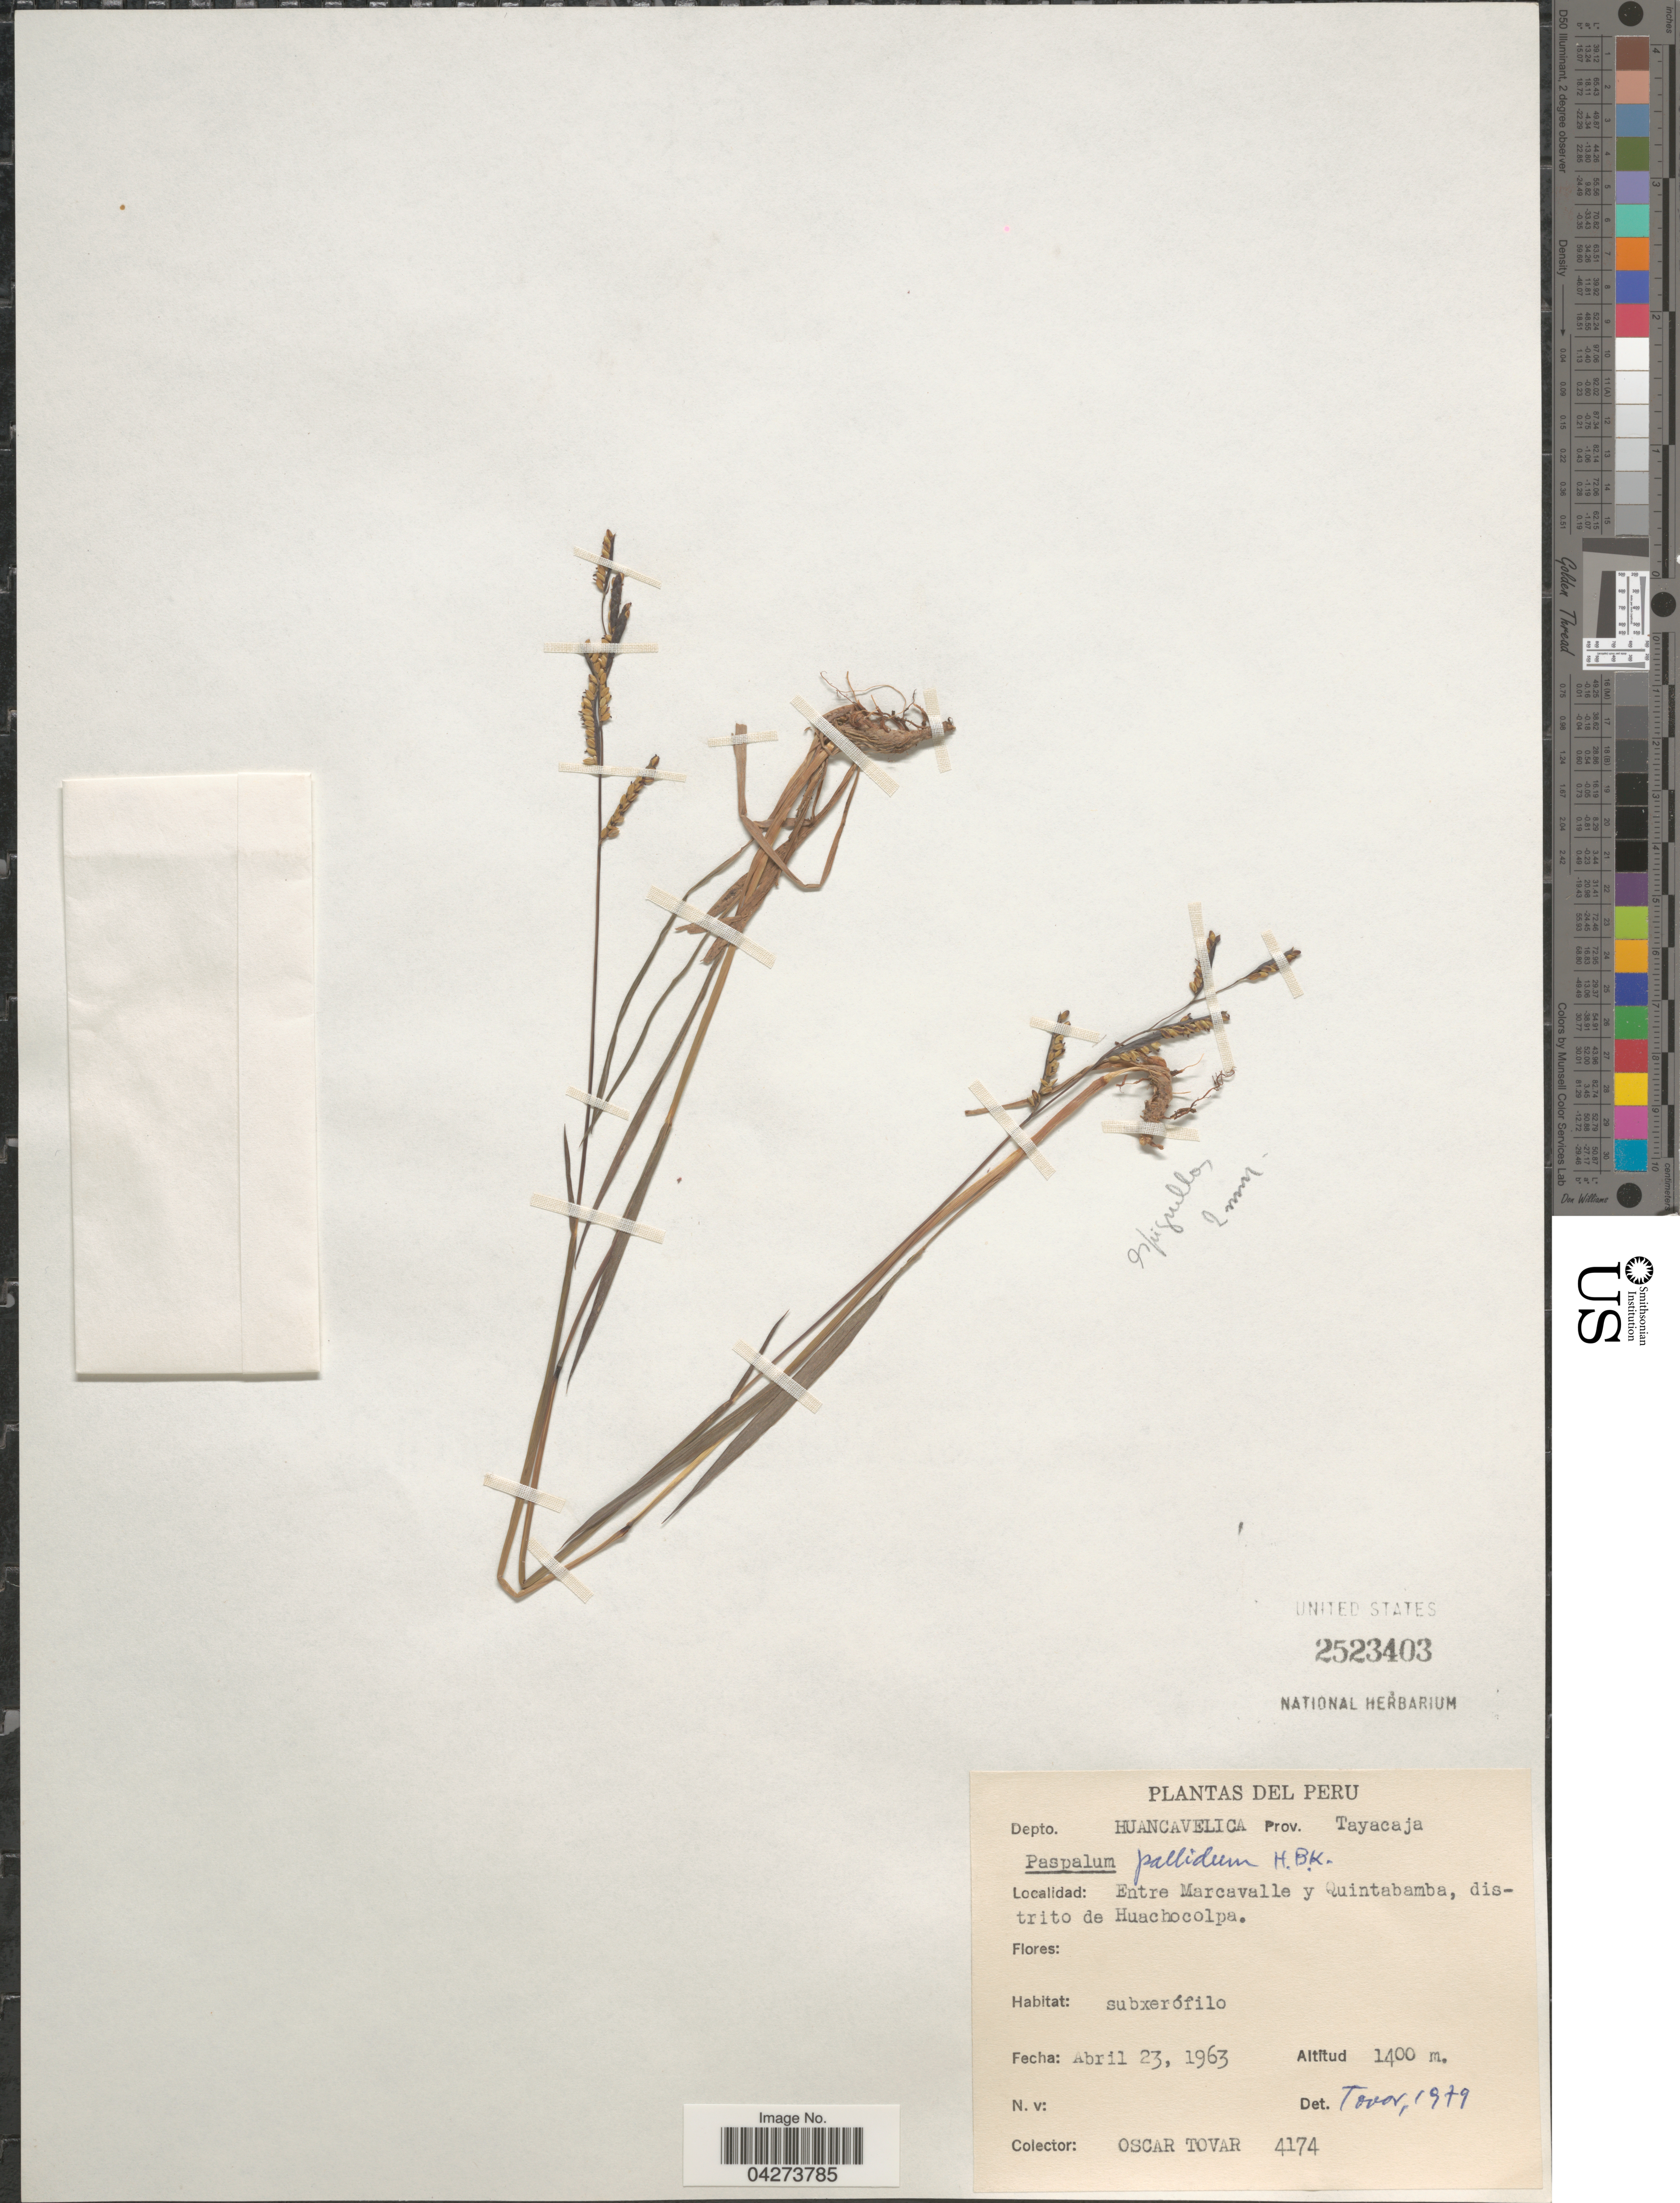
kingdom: Plantae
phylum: Tracheophyta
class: Liliopsida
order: Poales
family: Poaceae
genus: Paspalum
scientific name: Paspalum pilgerianum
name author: Chase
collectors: Ó. Tovar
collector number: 4174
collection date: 1963-04-23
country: Peru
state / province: Huancavelica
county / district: Tayacaja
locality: Dpto. Huancavelica. Prov. Tayacaja. Entre Marcavalle y Quintabamba, distrito de Huachocolpa.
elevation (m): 1400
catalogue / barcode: US 2523403